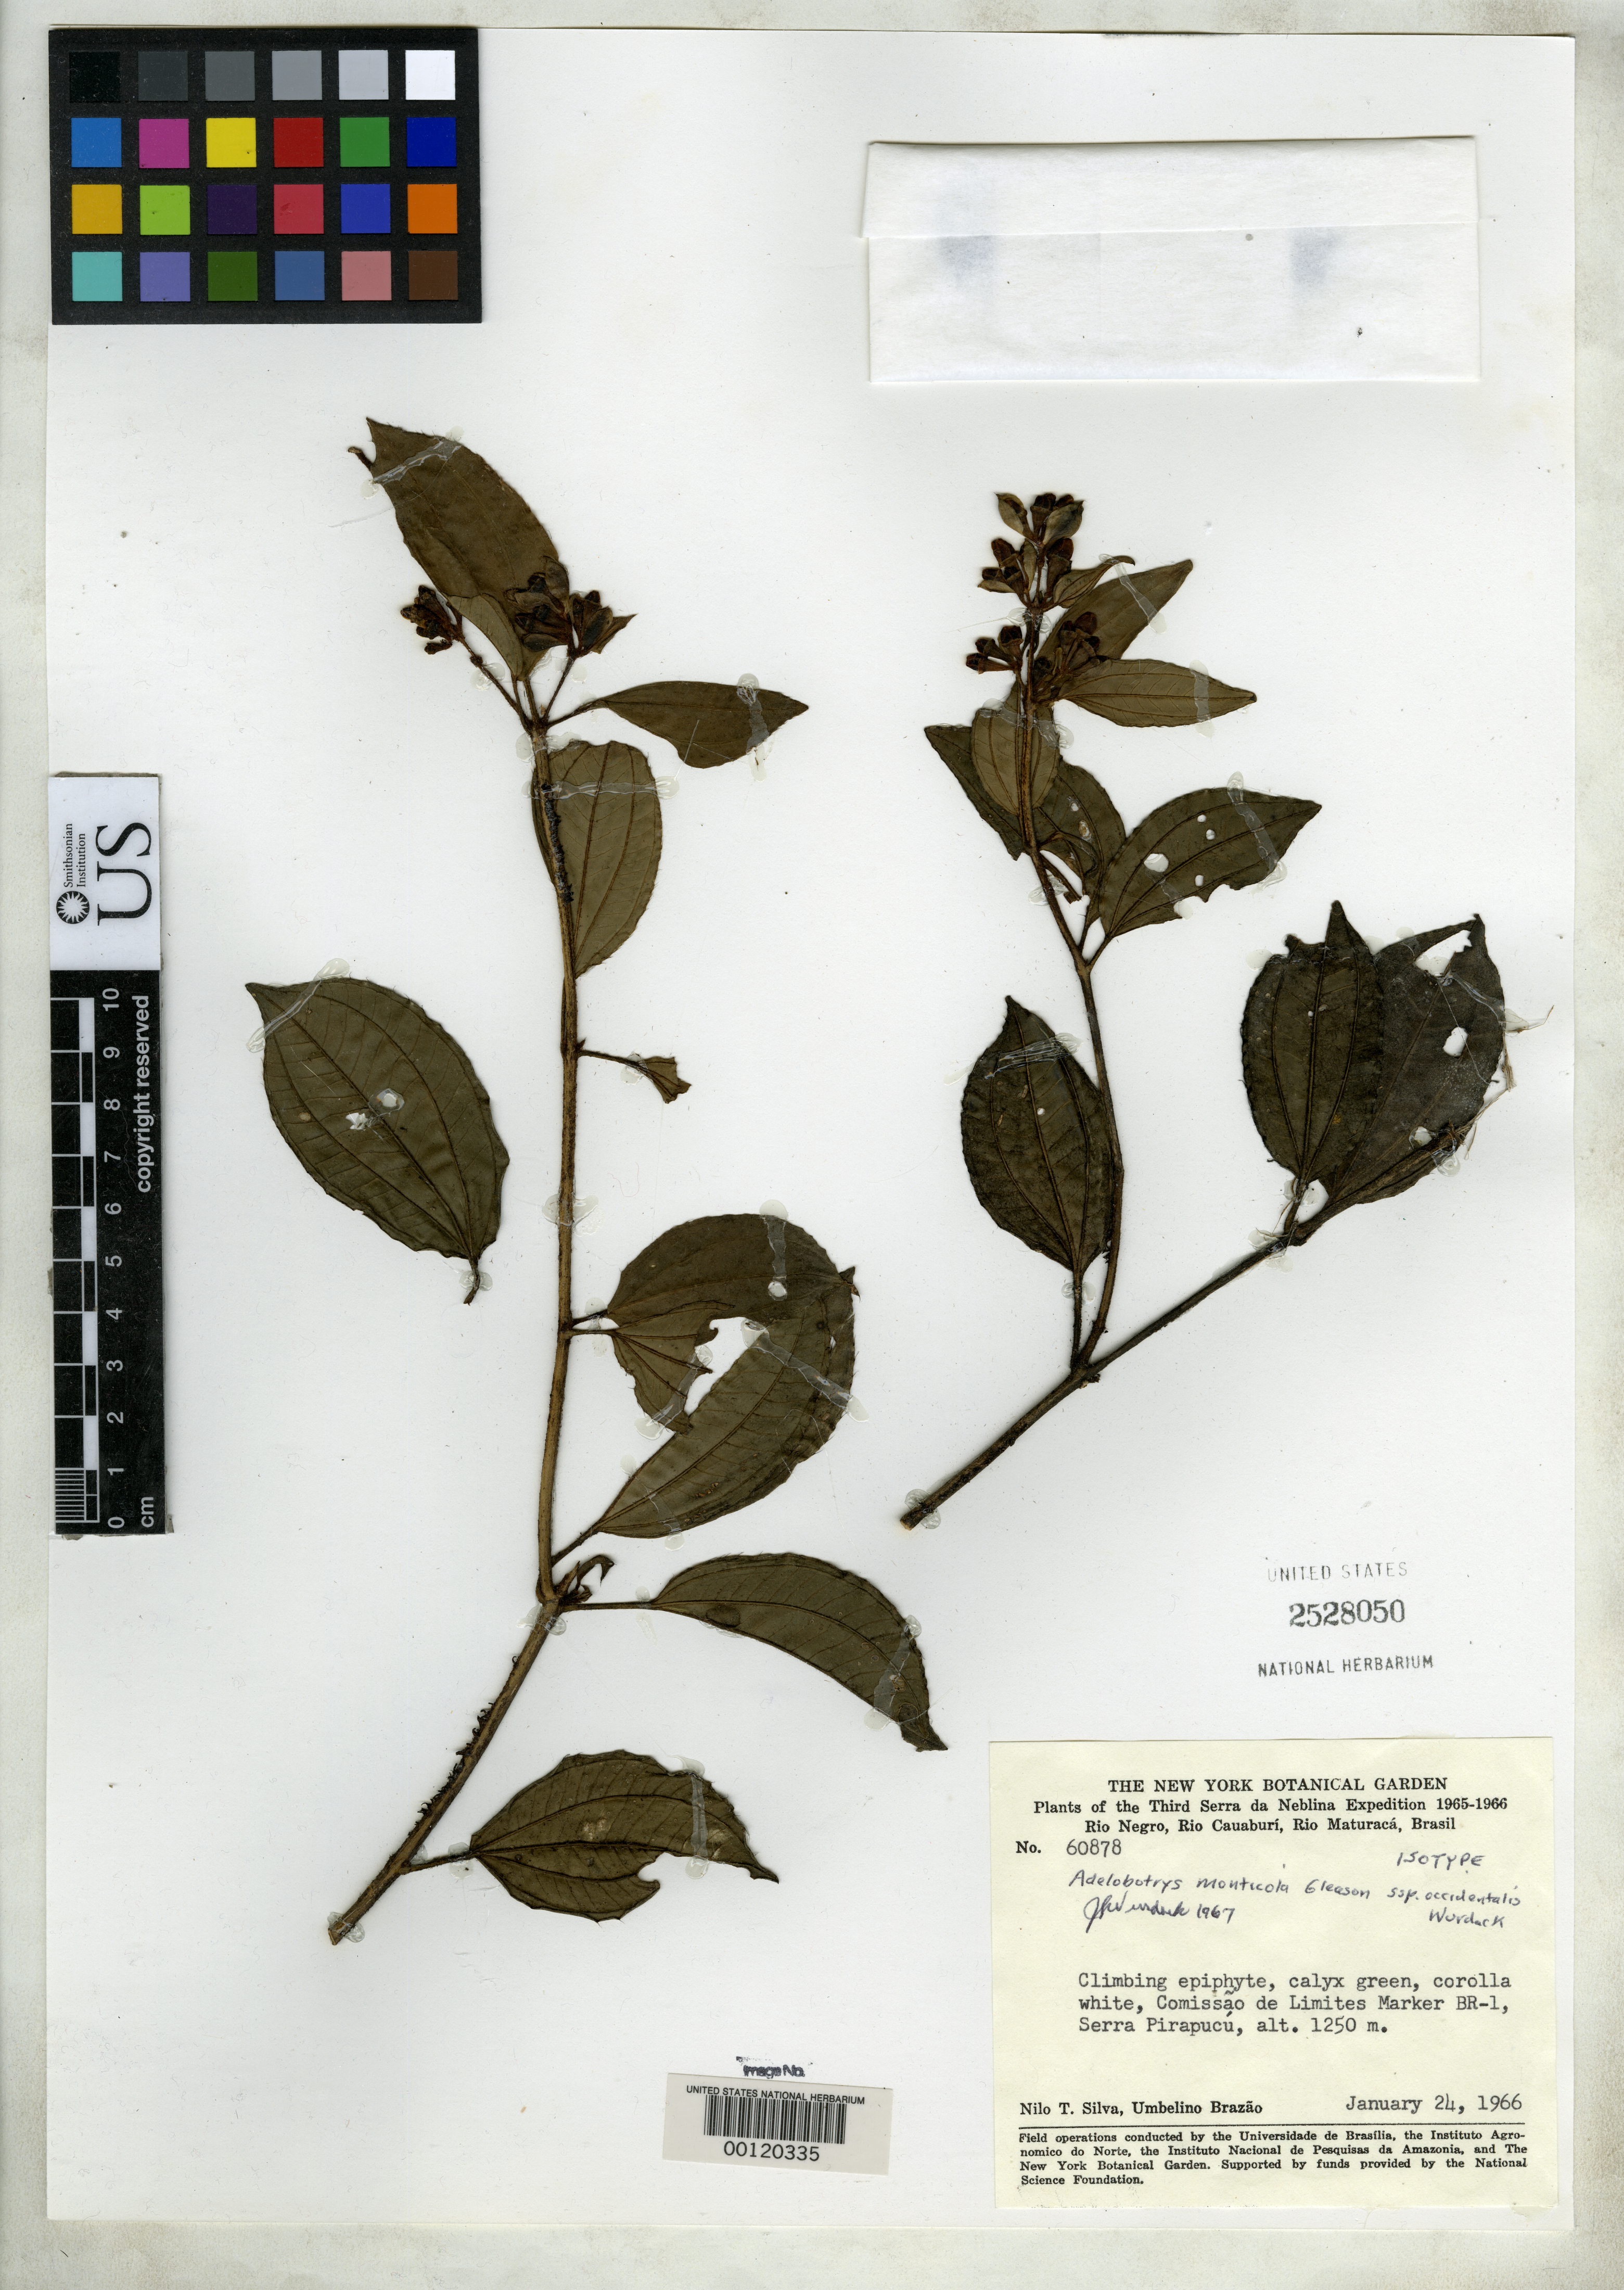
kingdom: Plantae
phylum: Tracheophyta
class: Magnoliopsida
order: Myrtales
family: Melastomataceae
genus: Adelobotrys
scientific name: Adelobotrys monticola subsp. occidentalis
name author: Wurdack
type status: Isotype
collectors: U. Brazão & N. T. Silva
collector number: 60878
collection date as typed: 24 Jan 1966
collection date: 1966-01-24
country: Brazil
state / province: Amazonas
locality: Serra Pirapucu.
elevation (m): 1250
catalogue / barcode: US 2528050